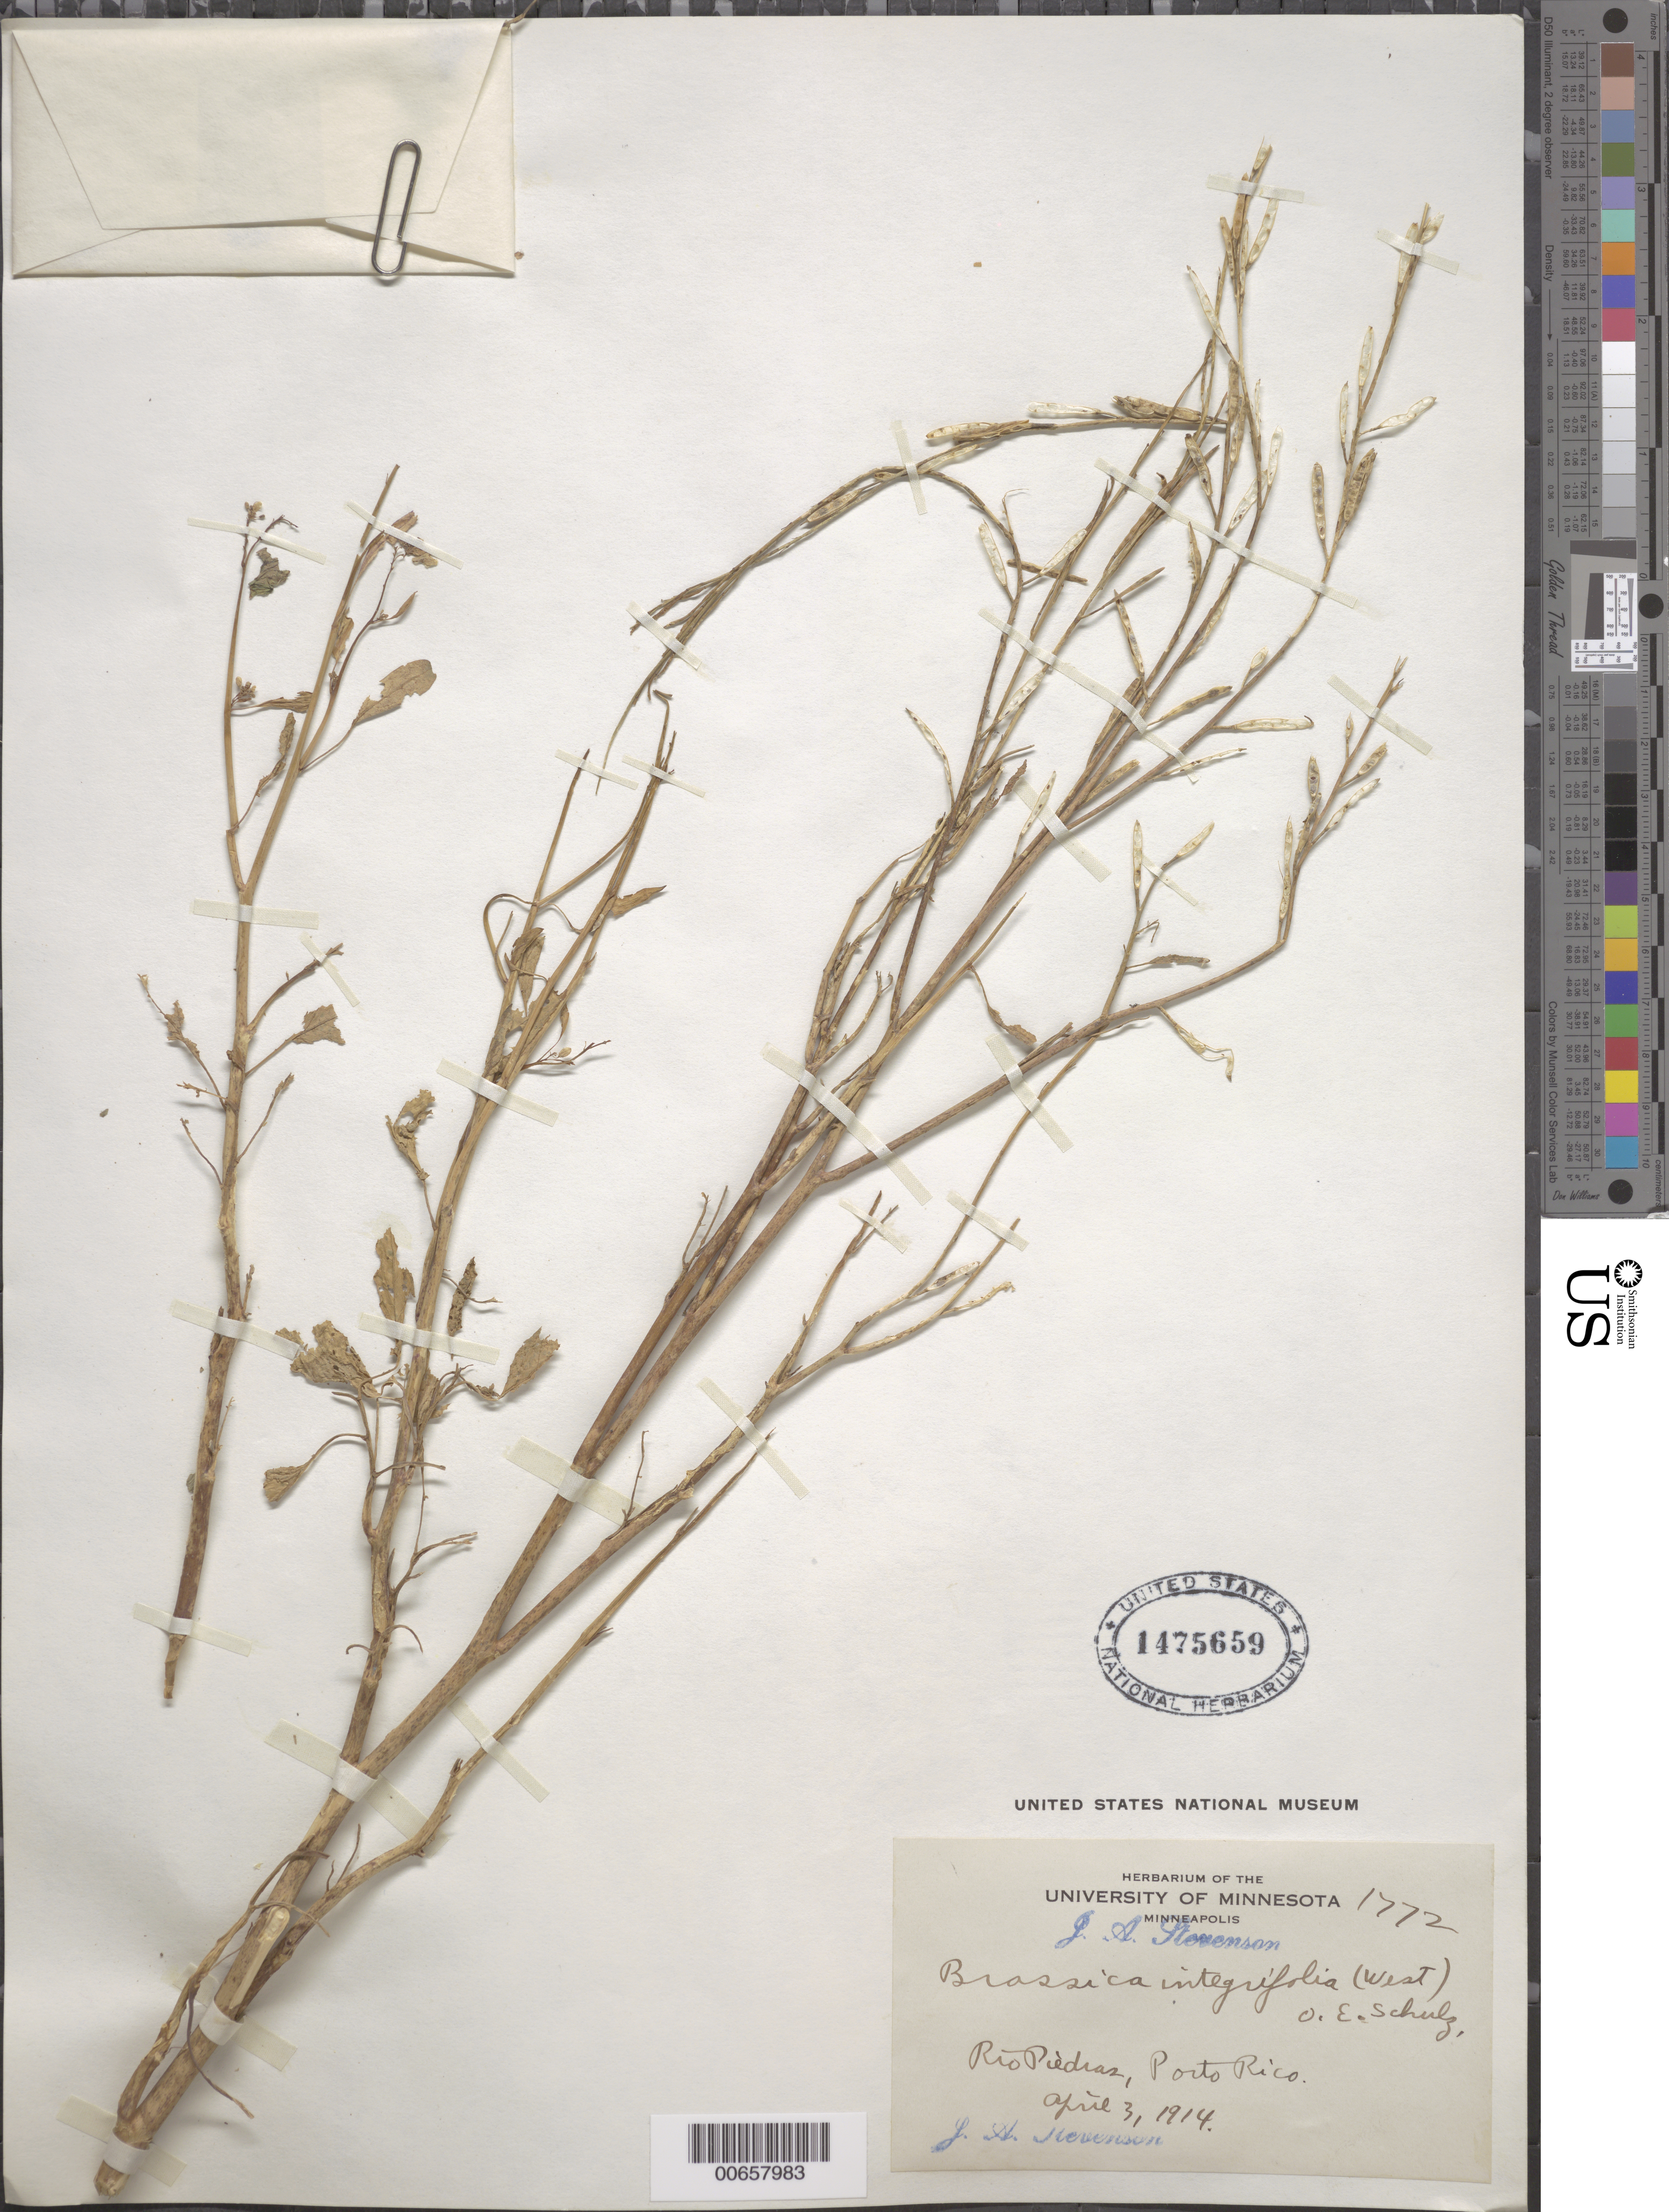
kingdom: Plantae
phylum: Tracheophyta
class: Magnoliopsida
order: Brassicales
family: Brassicaceae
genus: Brassica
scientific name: Brassica integrifolia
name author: (H. West) Rupr.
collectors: J. Stevenson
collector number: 1772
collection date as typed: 03 Apr 1914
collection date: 1914-04-03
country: Puerto Rico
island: Greater Antilles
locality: Rio Piedras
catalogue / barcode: US 1475659